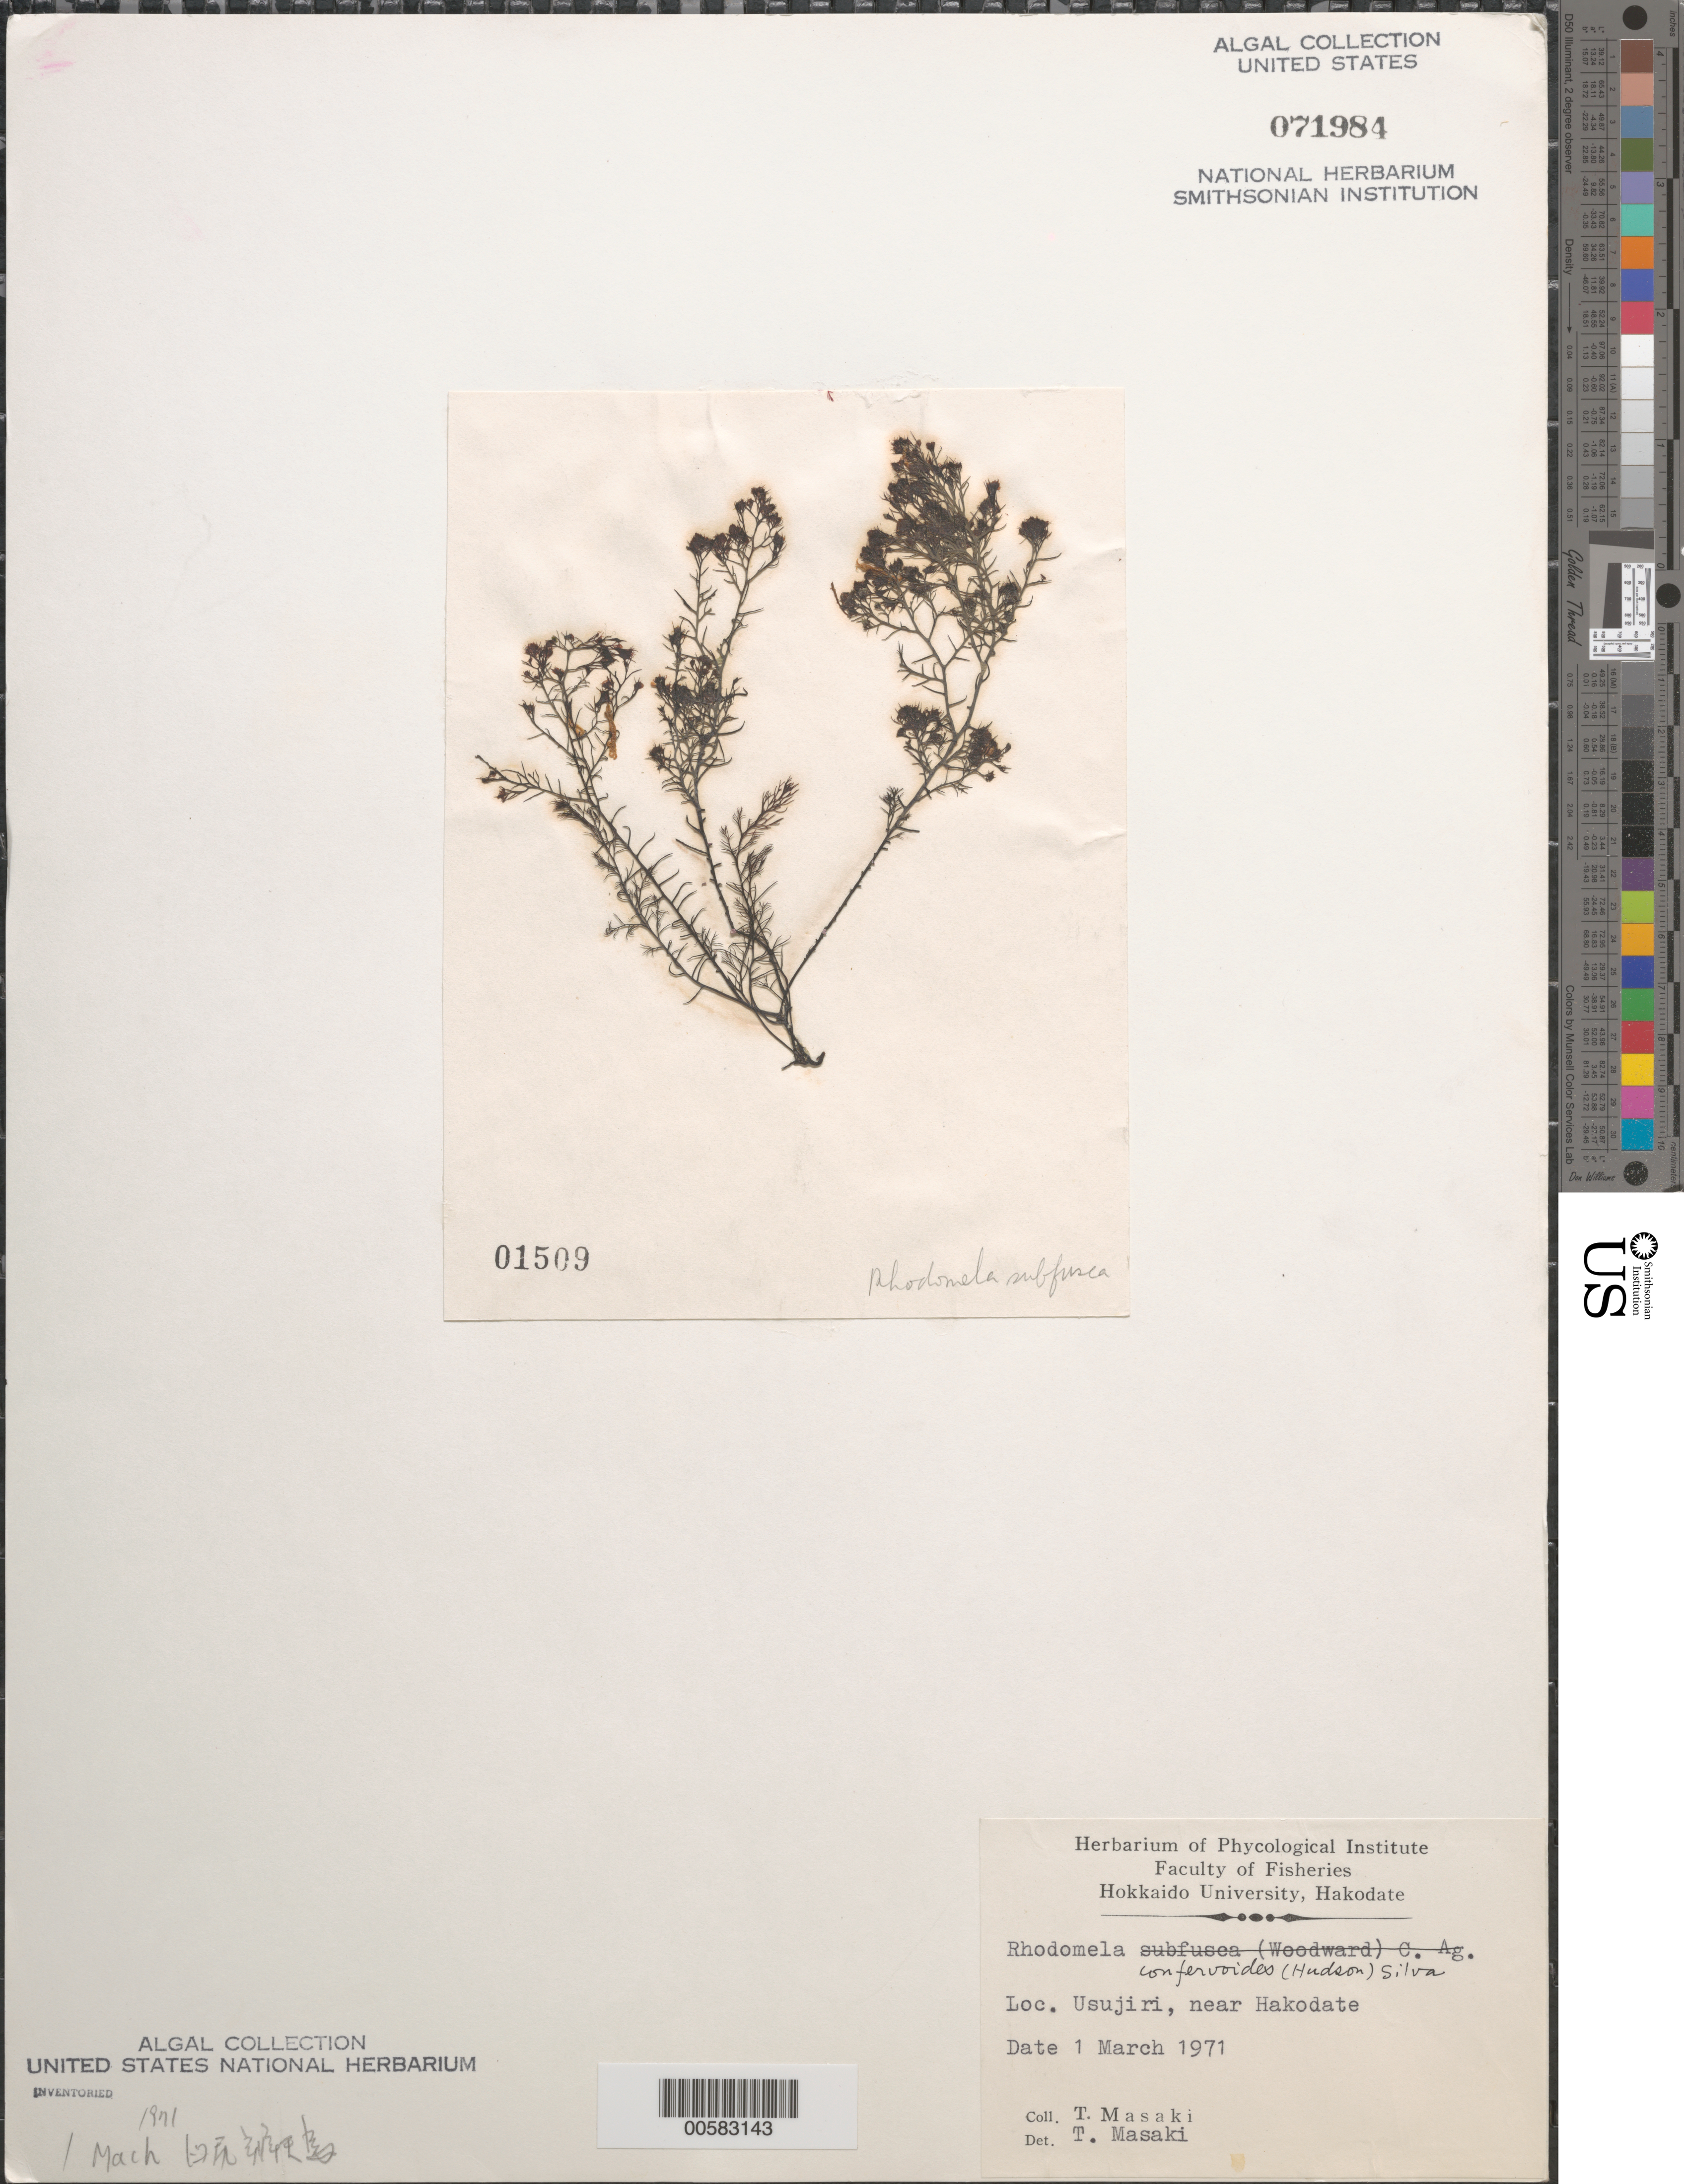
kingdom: Plantae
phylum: Rhodophyta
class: Florideophyceae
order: Ceramiales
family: Rhodomelaceae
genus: Rhodomela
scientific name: Rhodomela confervoides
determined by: Masaki, T.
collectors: T. Masaki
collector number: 01509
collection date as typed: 01 Mar 1971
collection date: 1971-03-01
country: Japan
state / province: Hokkaido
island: Hokkaido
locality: Usujiri, near Hakodate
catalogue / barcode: US 71984